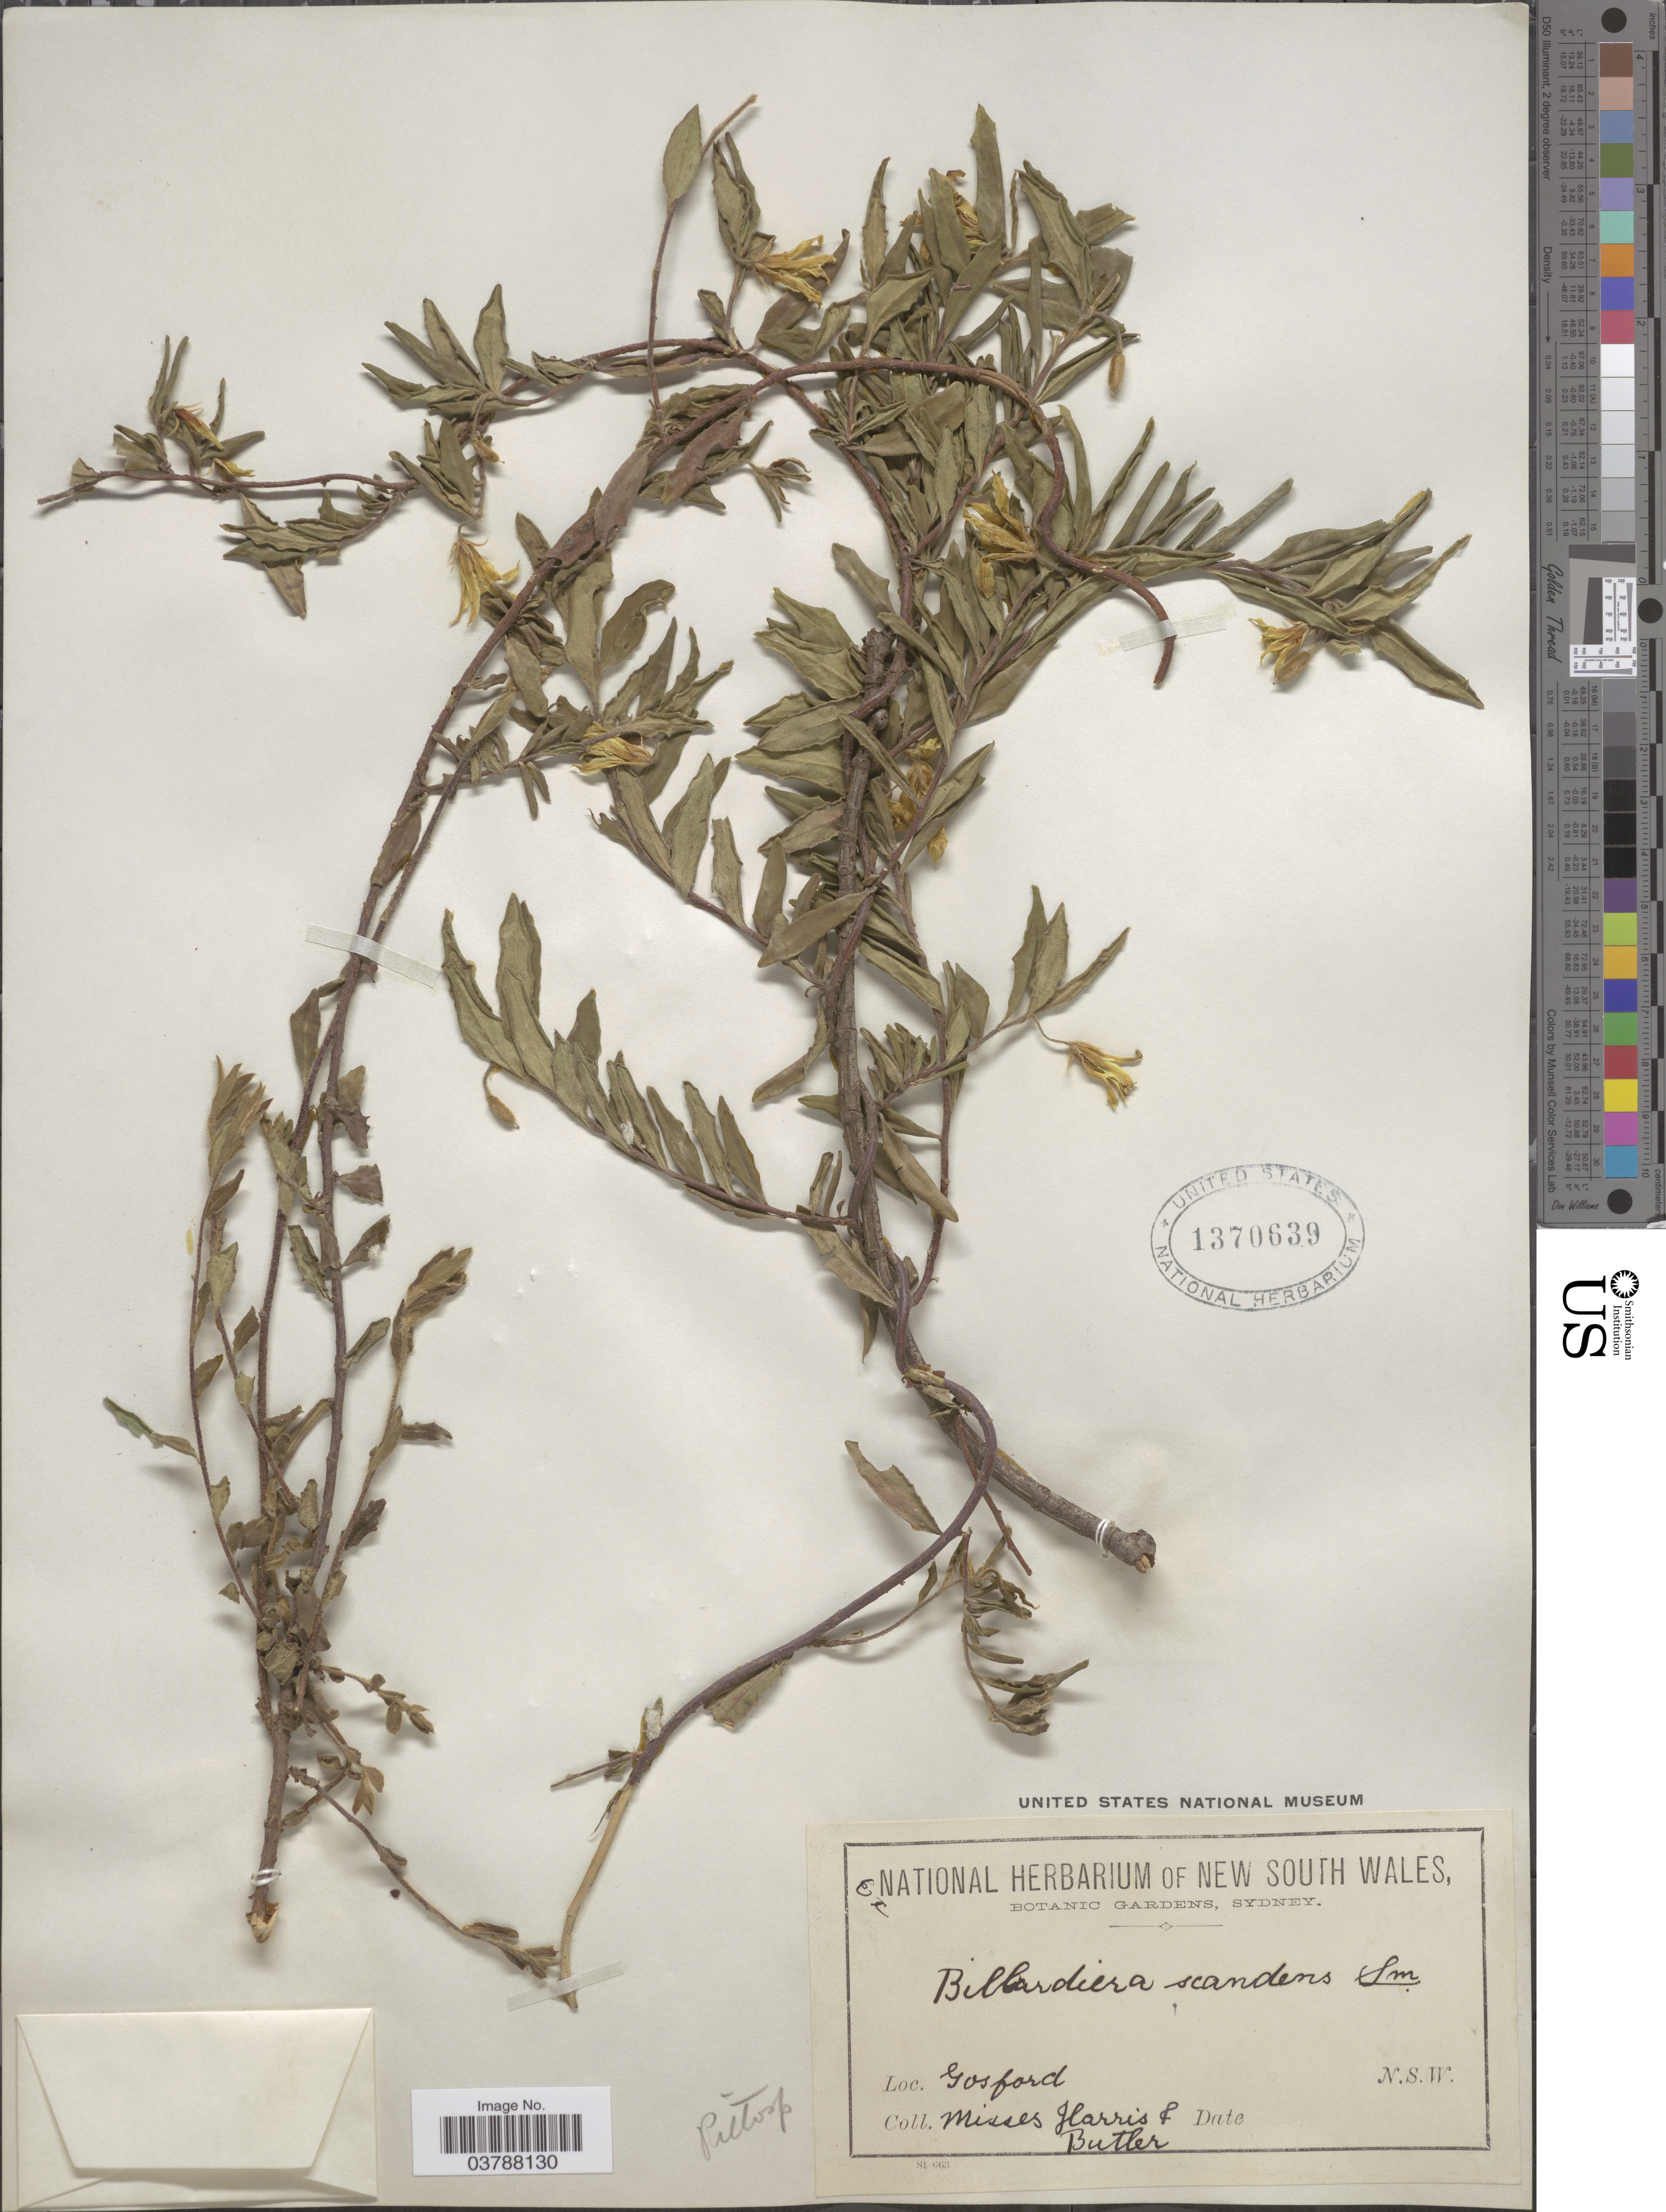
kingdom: Plantae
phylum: Tracheophyta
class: Magnoliopsida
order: Apiales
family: Pittosporaceae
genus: Billardiera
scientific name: Billardiera scandens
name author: Sm.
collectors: Harris & -. Butler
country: Australia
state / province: New South Wales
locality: Gosford.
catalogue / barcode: US 1370639